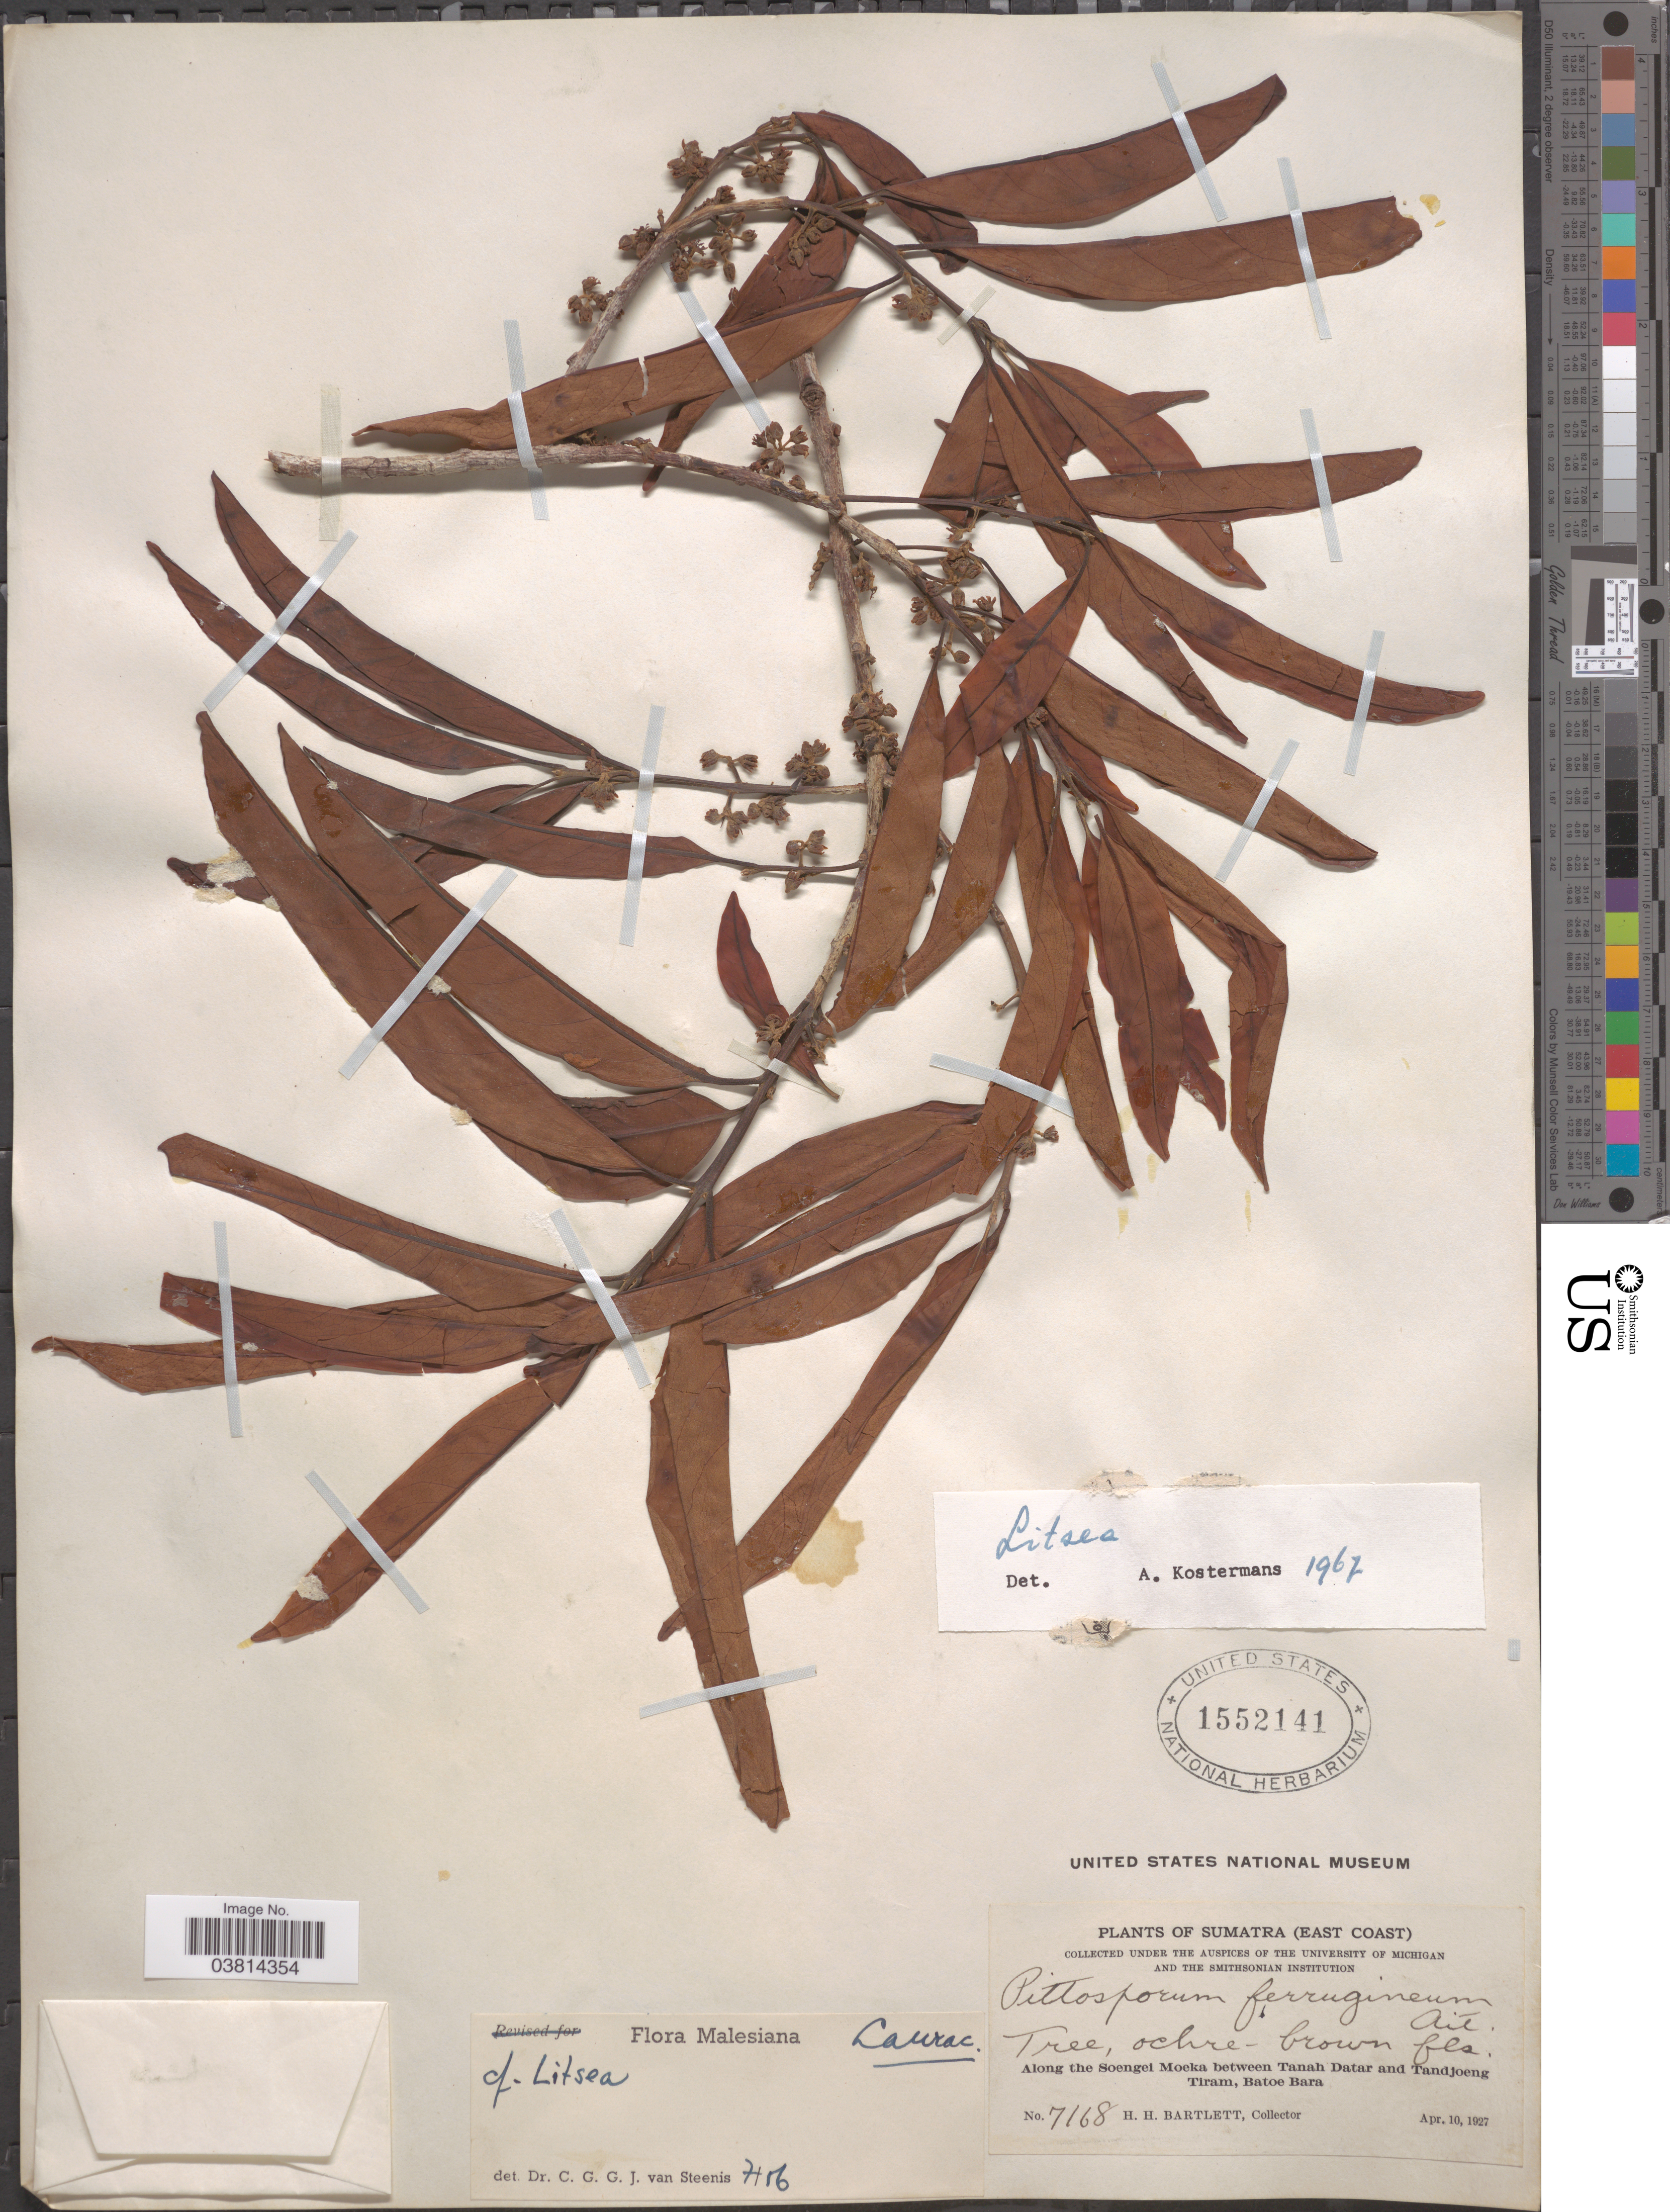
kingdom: Plantae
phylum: Tracheophyta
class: Magnoliopsida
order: Laurales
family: Lauraceae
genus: Litsea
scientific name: Litsea sp.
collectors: H. H. Bartlett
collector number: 7168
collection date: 1927-04-10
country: Indonesia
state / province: Sumatra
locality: East Coast. Along the Soengei Moeka between Tanah Datar and Tandjoeng Tiram, Batoe Bara.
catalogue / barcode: US 1552141